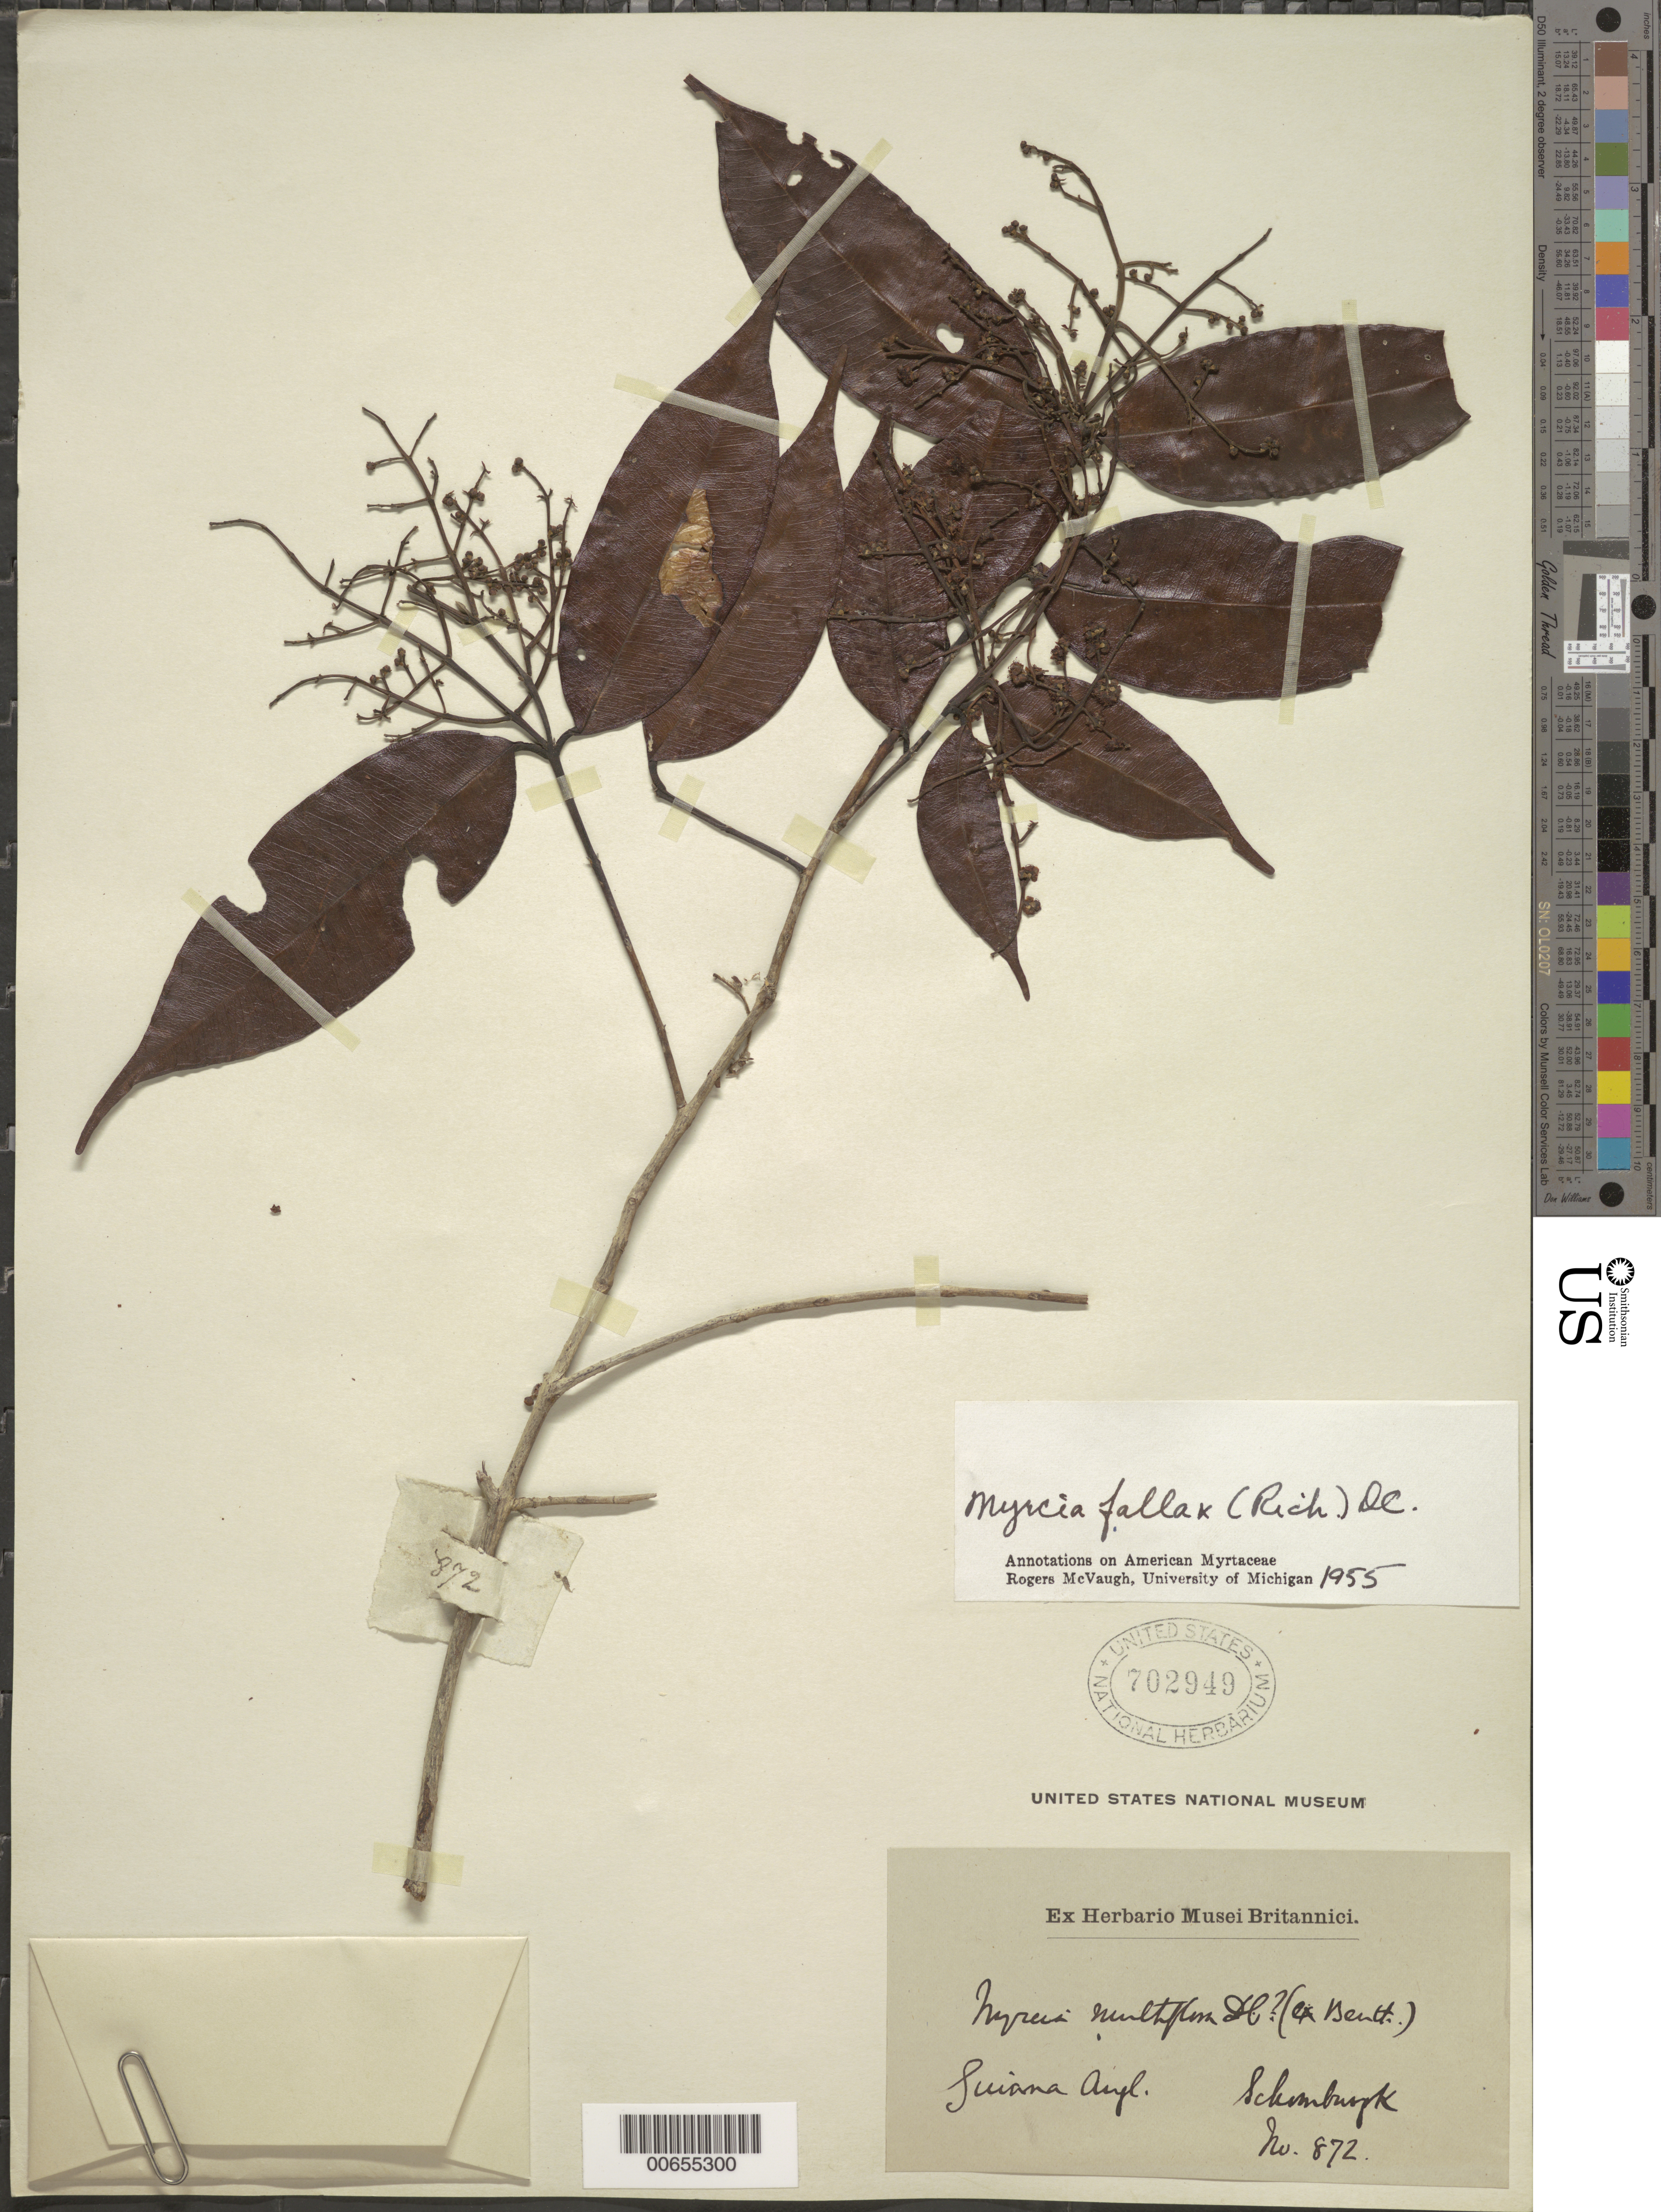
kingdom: Plantae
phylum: Tracheophyta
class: Magnoliopsida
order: Myrtales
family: Myrtaceae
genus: Myrcia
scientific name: Myrcia fallax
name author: (Rich.) DC.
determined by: McVaugh, R.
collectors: R. H. Schomburgk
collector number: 872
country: Guyana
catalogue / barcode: US 702949